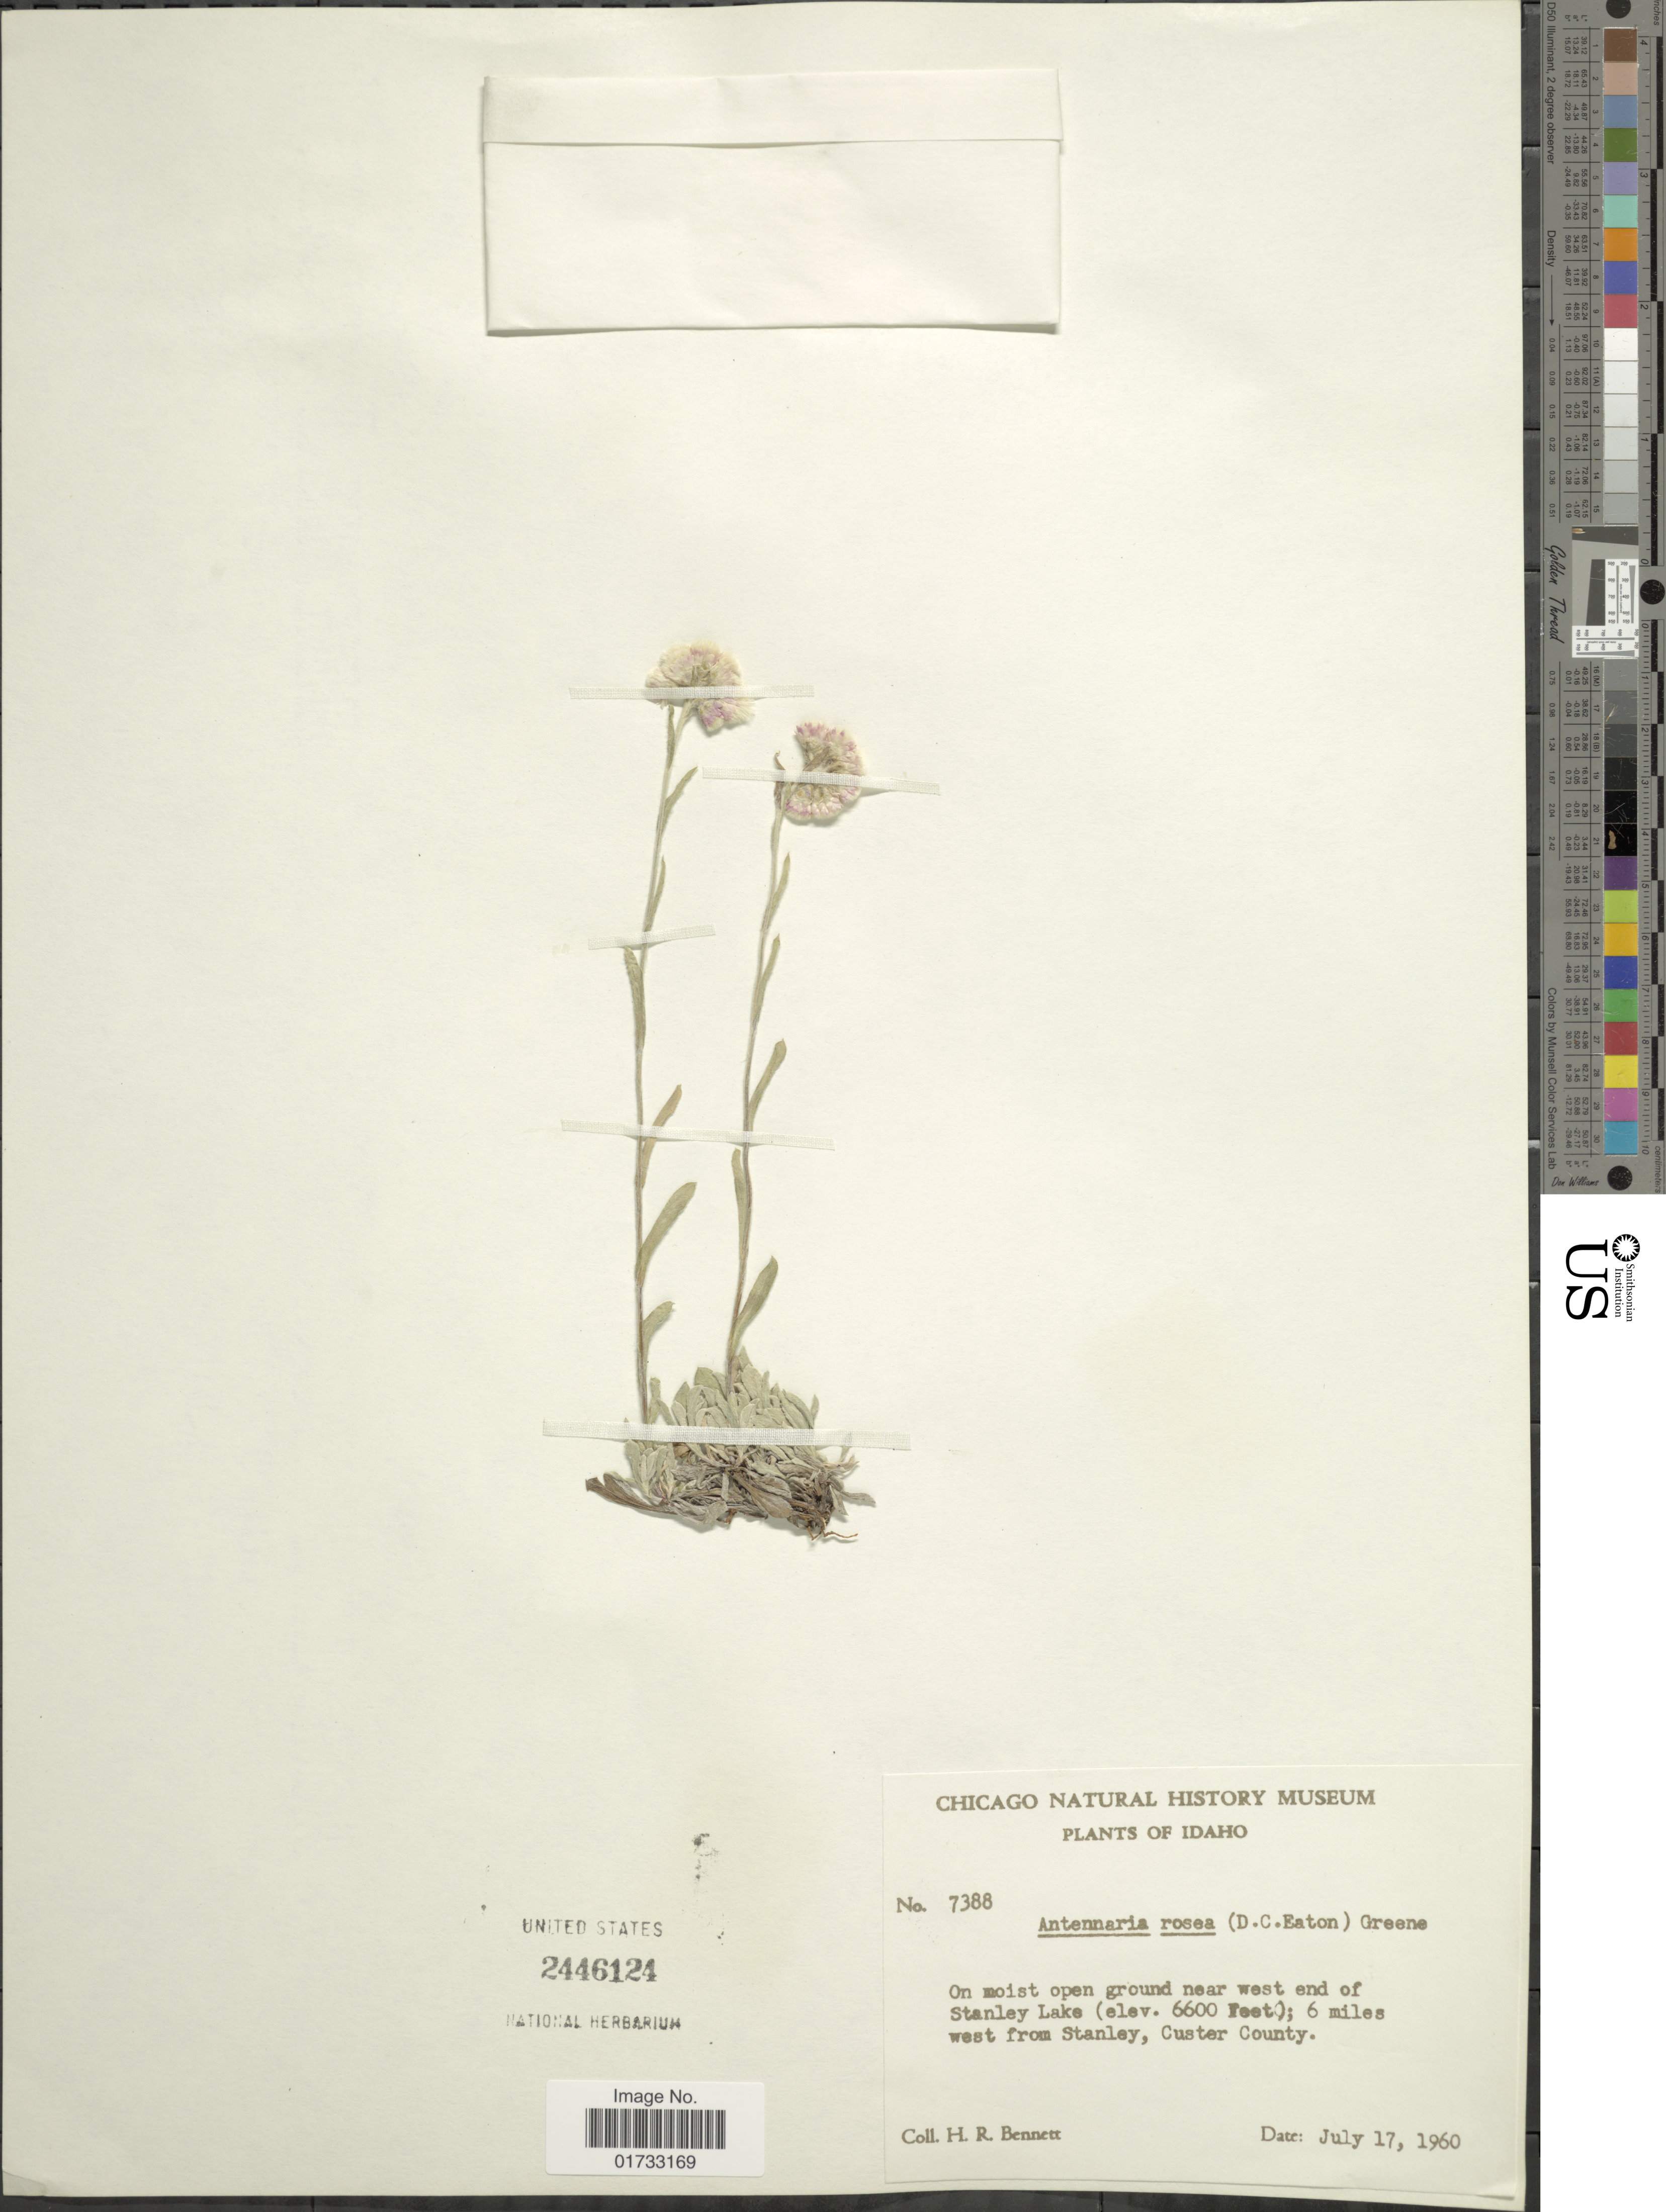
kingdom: Plantae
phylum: Tracheophyta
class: Magnoliopsida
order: Asterales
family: Asteraceae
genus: Antennaria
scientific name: Antennaria rosea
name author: Greene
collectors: H. R. Bennett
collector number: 7388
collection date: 1960-07-17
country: United States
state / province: Idaho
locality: On moist open ground near west end of Stanley Lake; 6 miles west from Stanley, Custer County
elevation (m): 2012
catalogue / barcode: US 2446124